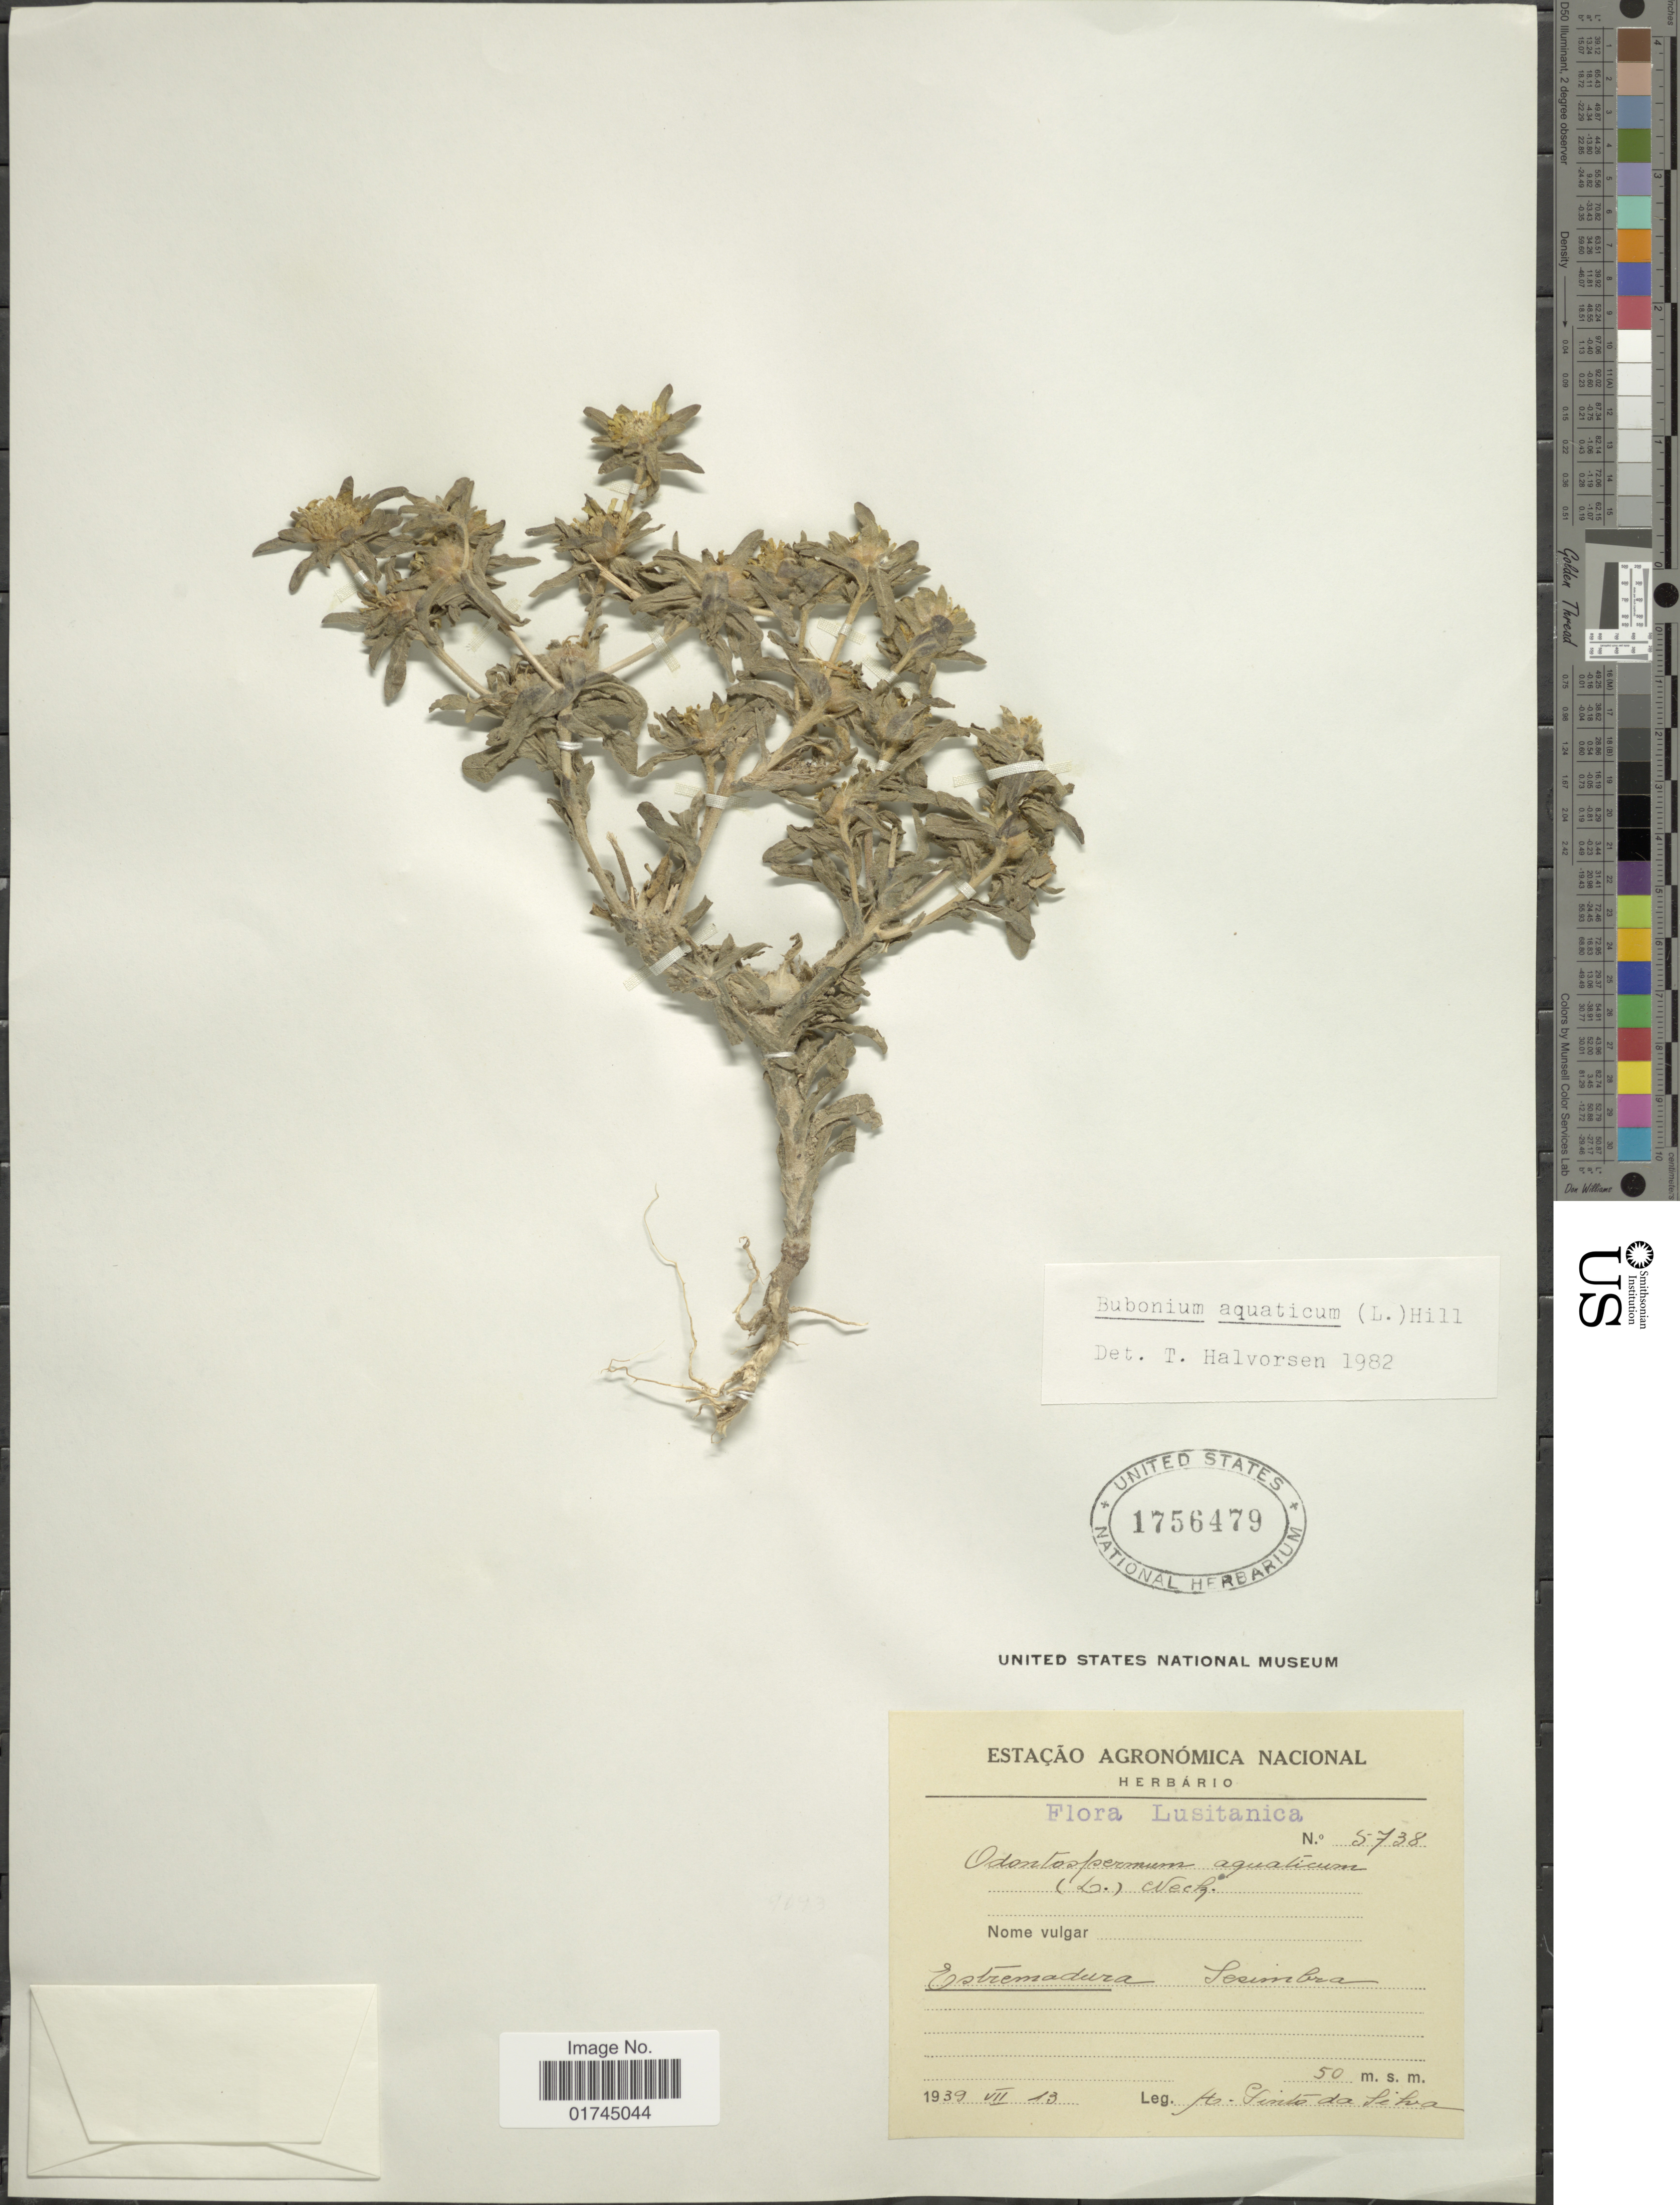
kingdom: Plantae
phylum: Tracheophyta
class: Magnoliopsida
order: Asterales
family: Asteraceae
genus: Nauplius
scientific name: Nauplius aquaticus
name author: (L.) Less.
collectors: F. da Silva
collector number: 5738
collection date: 1939-04-13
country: Portugal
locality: Lusitanica, Estremadura, Sesimbra.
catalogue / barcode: US 1756479